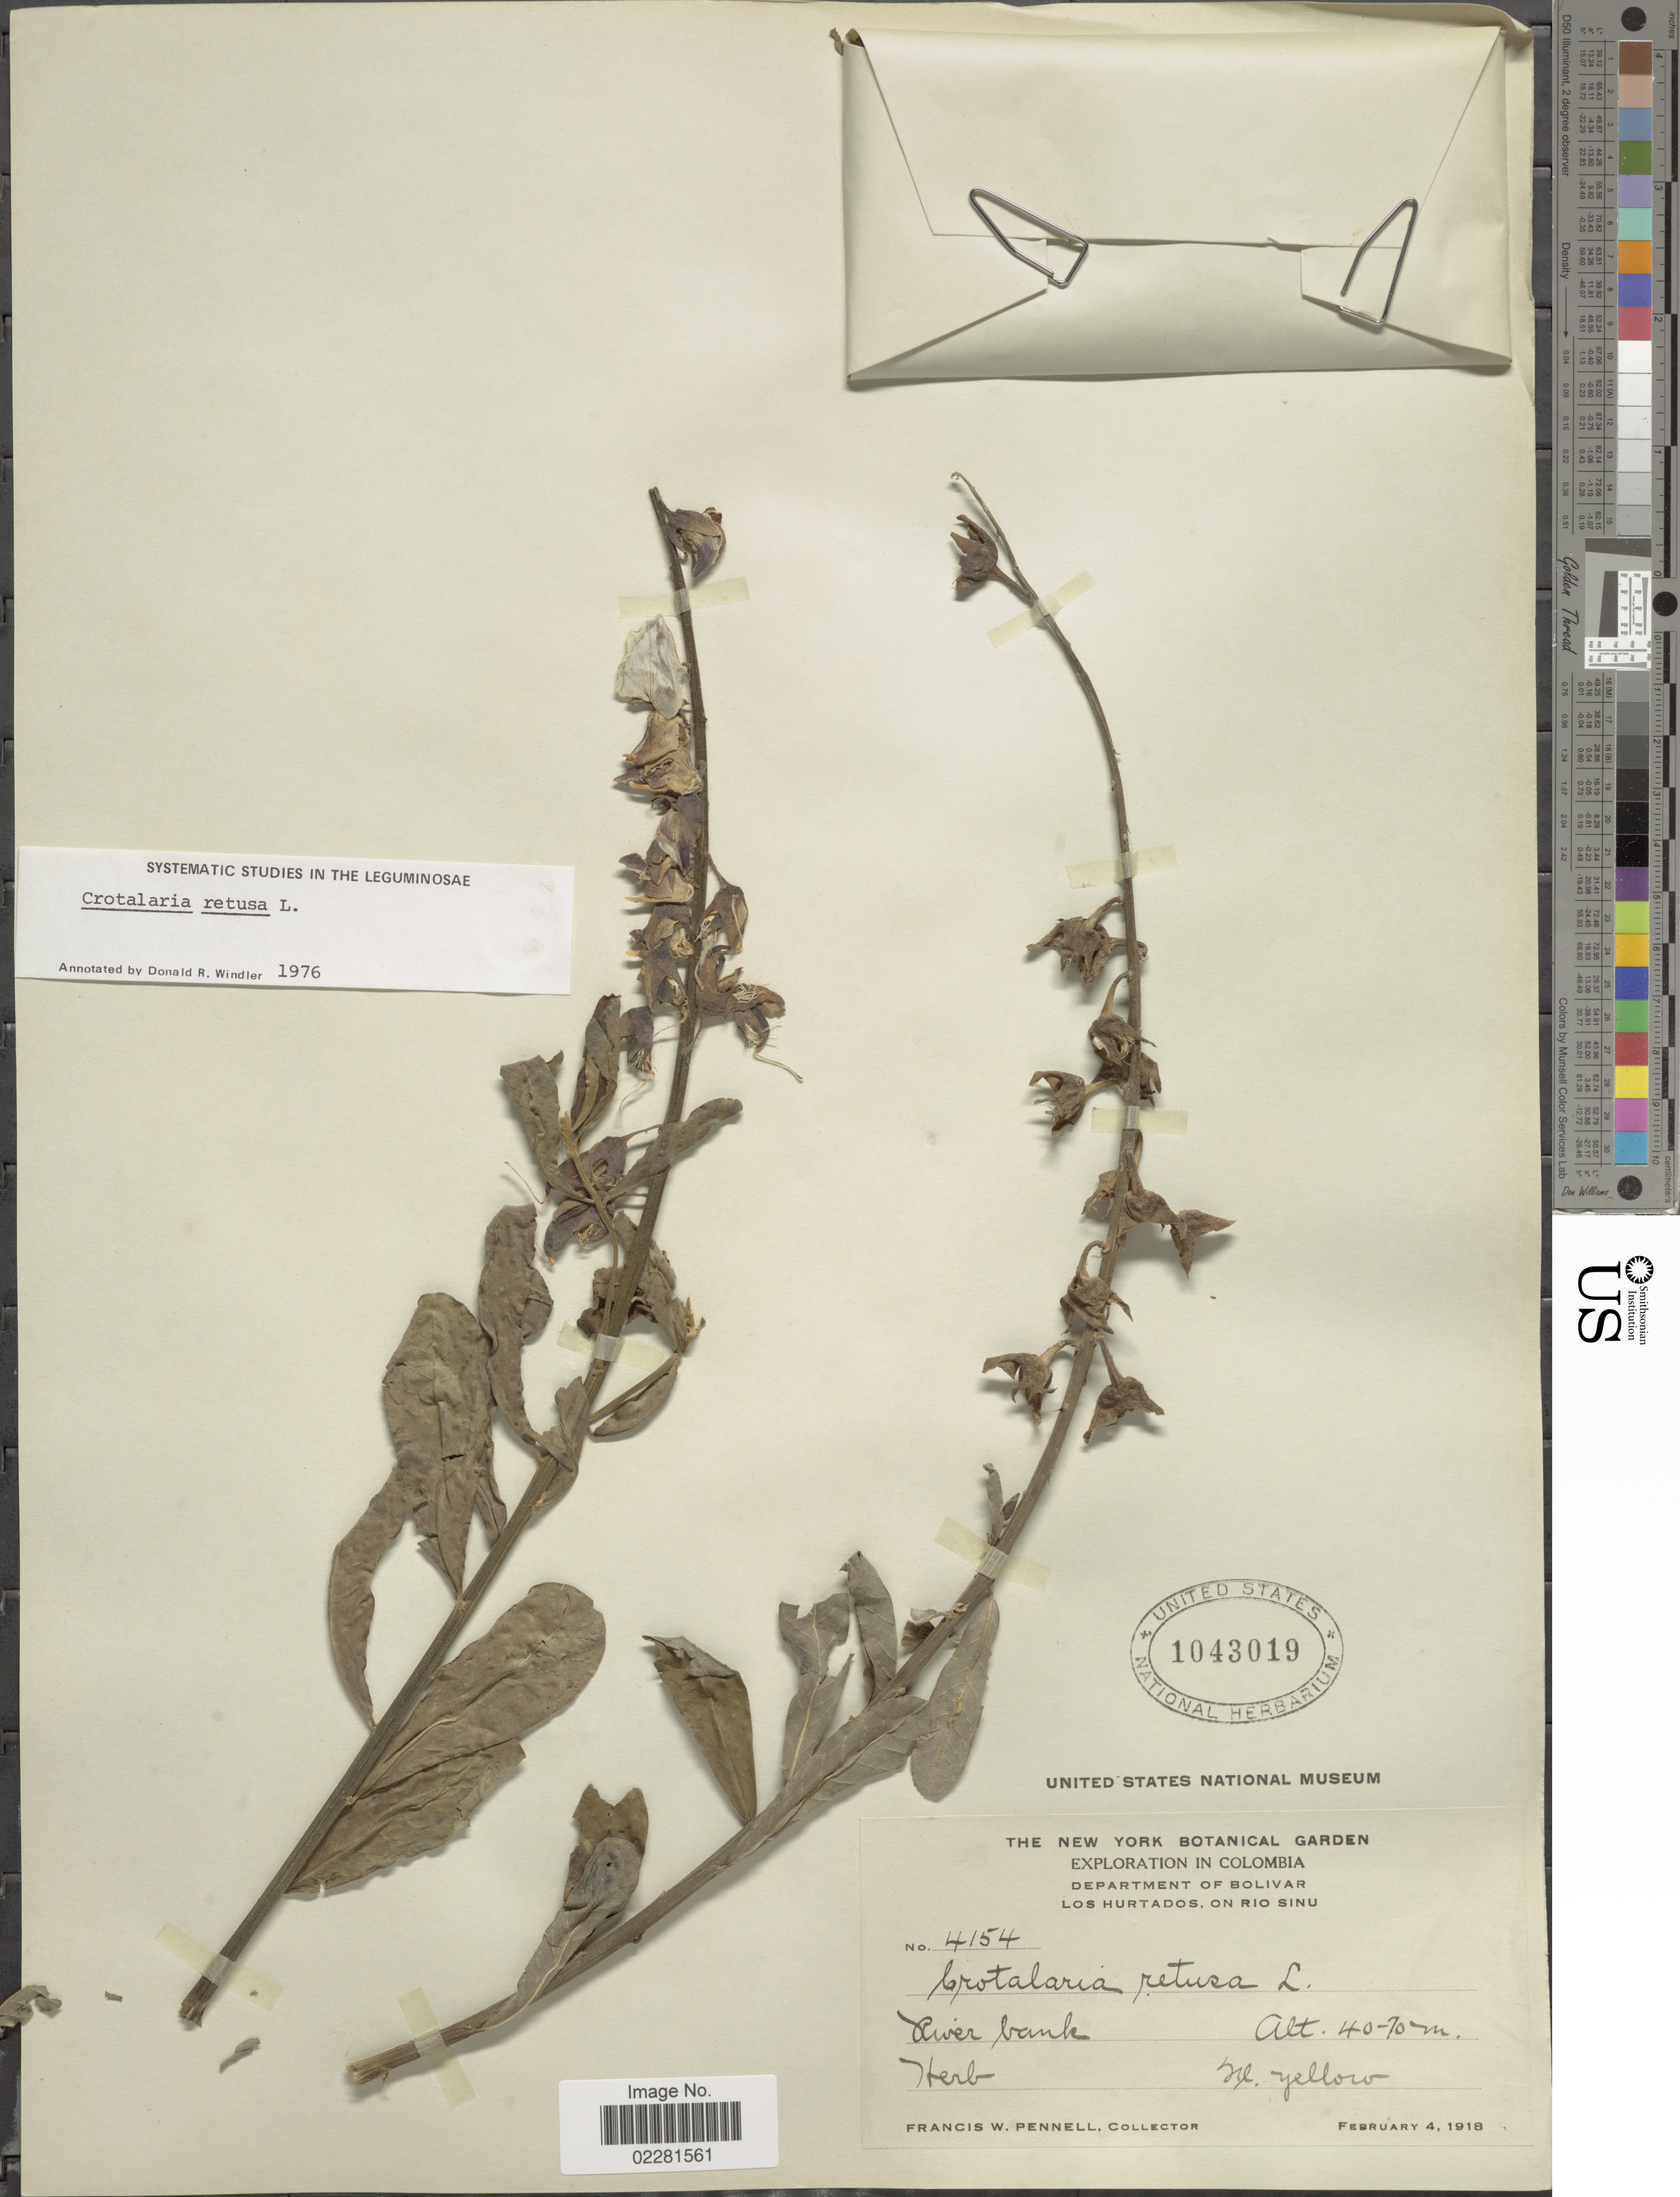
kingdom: Plantae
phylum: Tracheophyta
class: Magnoliopsida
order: Fabales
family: Fabaceae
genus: Crotalaria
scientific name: Crotalaria retusa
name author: L.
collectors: F. W. Pennell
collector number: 4154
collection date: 1918-02-04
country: Colombia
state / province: Bolívar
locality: Los Hurtados, on Rio Sinu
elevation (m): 40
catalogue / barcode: US 1043019